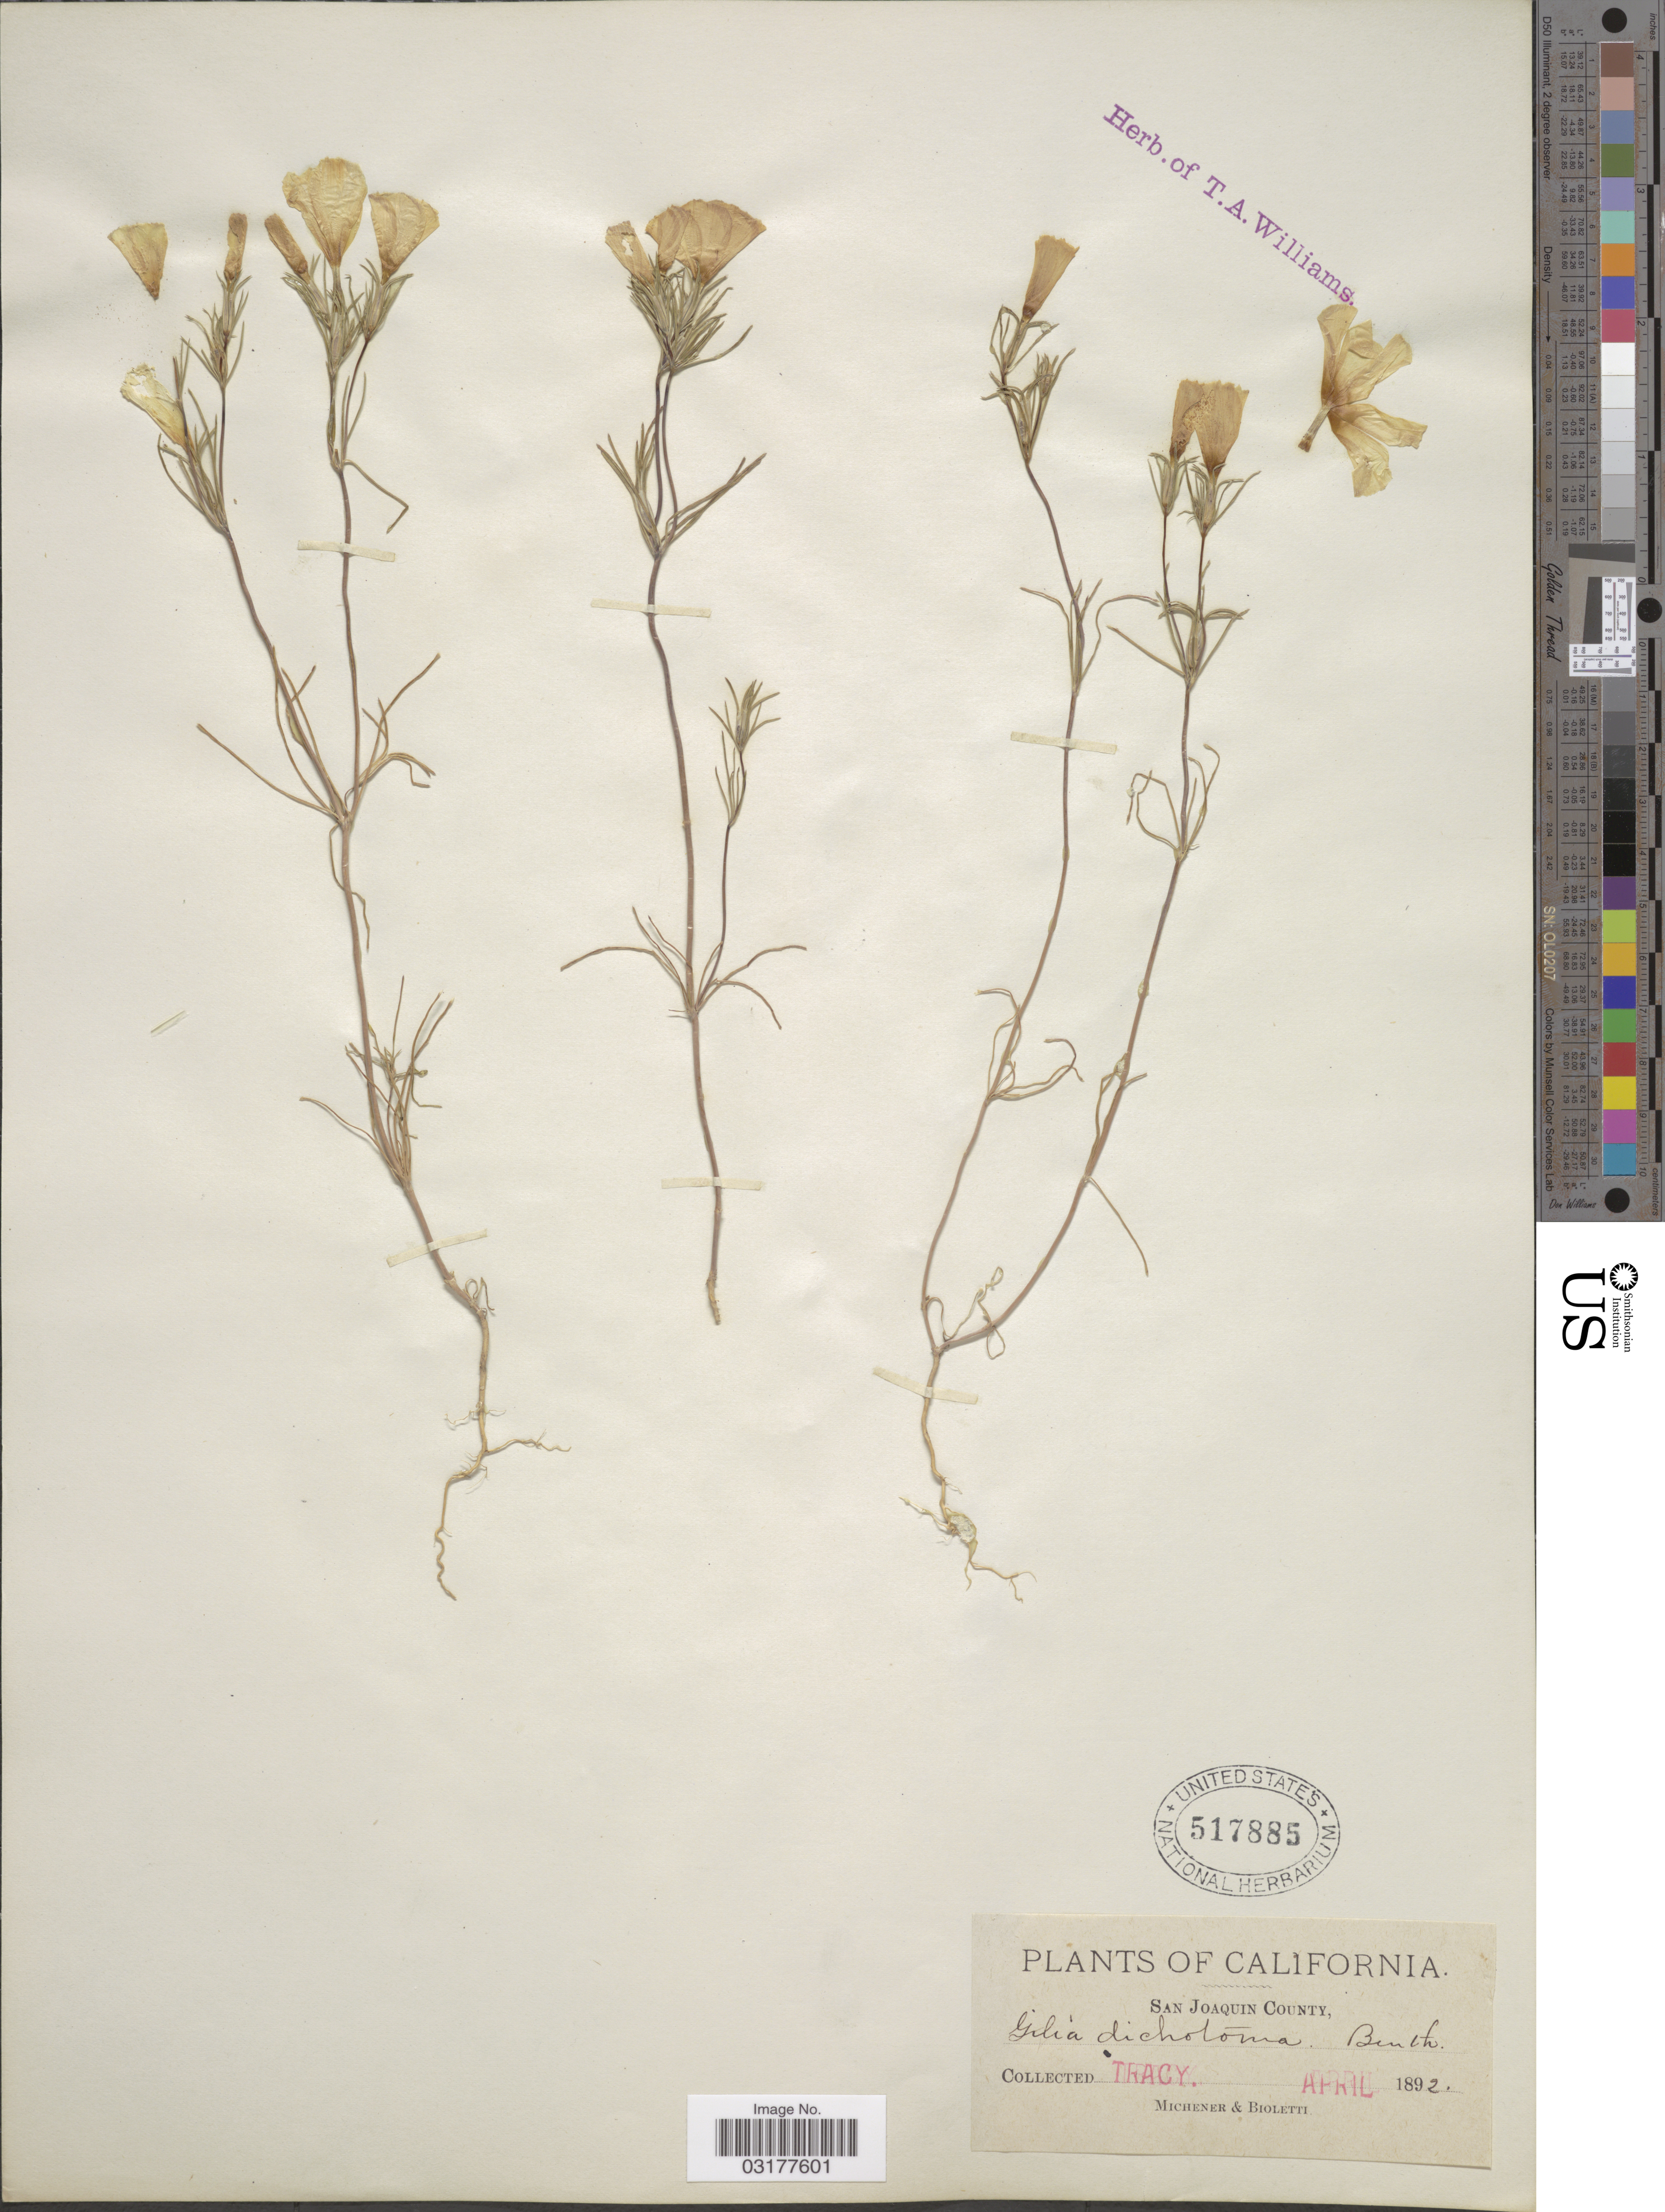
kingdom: Plantae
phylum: Tracheophyta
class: Magnoliopsida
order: Ericales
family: Polemoniaceae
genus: Linanthus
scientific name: Linanthus dichotomus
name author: Benth.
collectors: -. Tracy, -. Michener & -- Bioletti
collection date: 1892-04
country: United States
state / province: California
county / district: San Joaquin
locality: San Joaquin County.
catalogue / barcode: US 517885